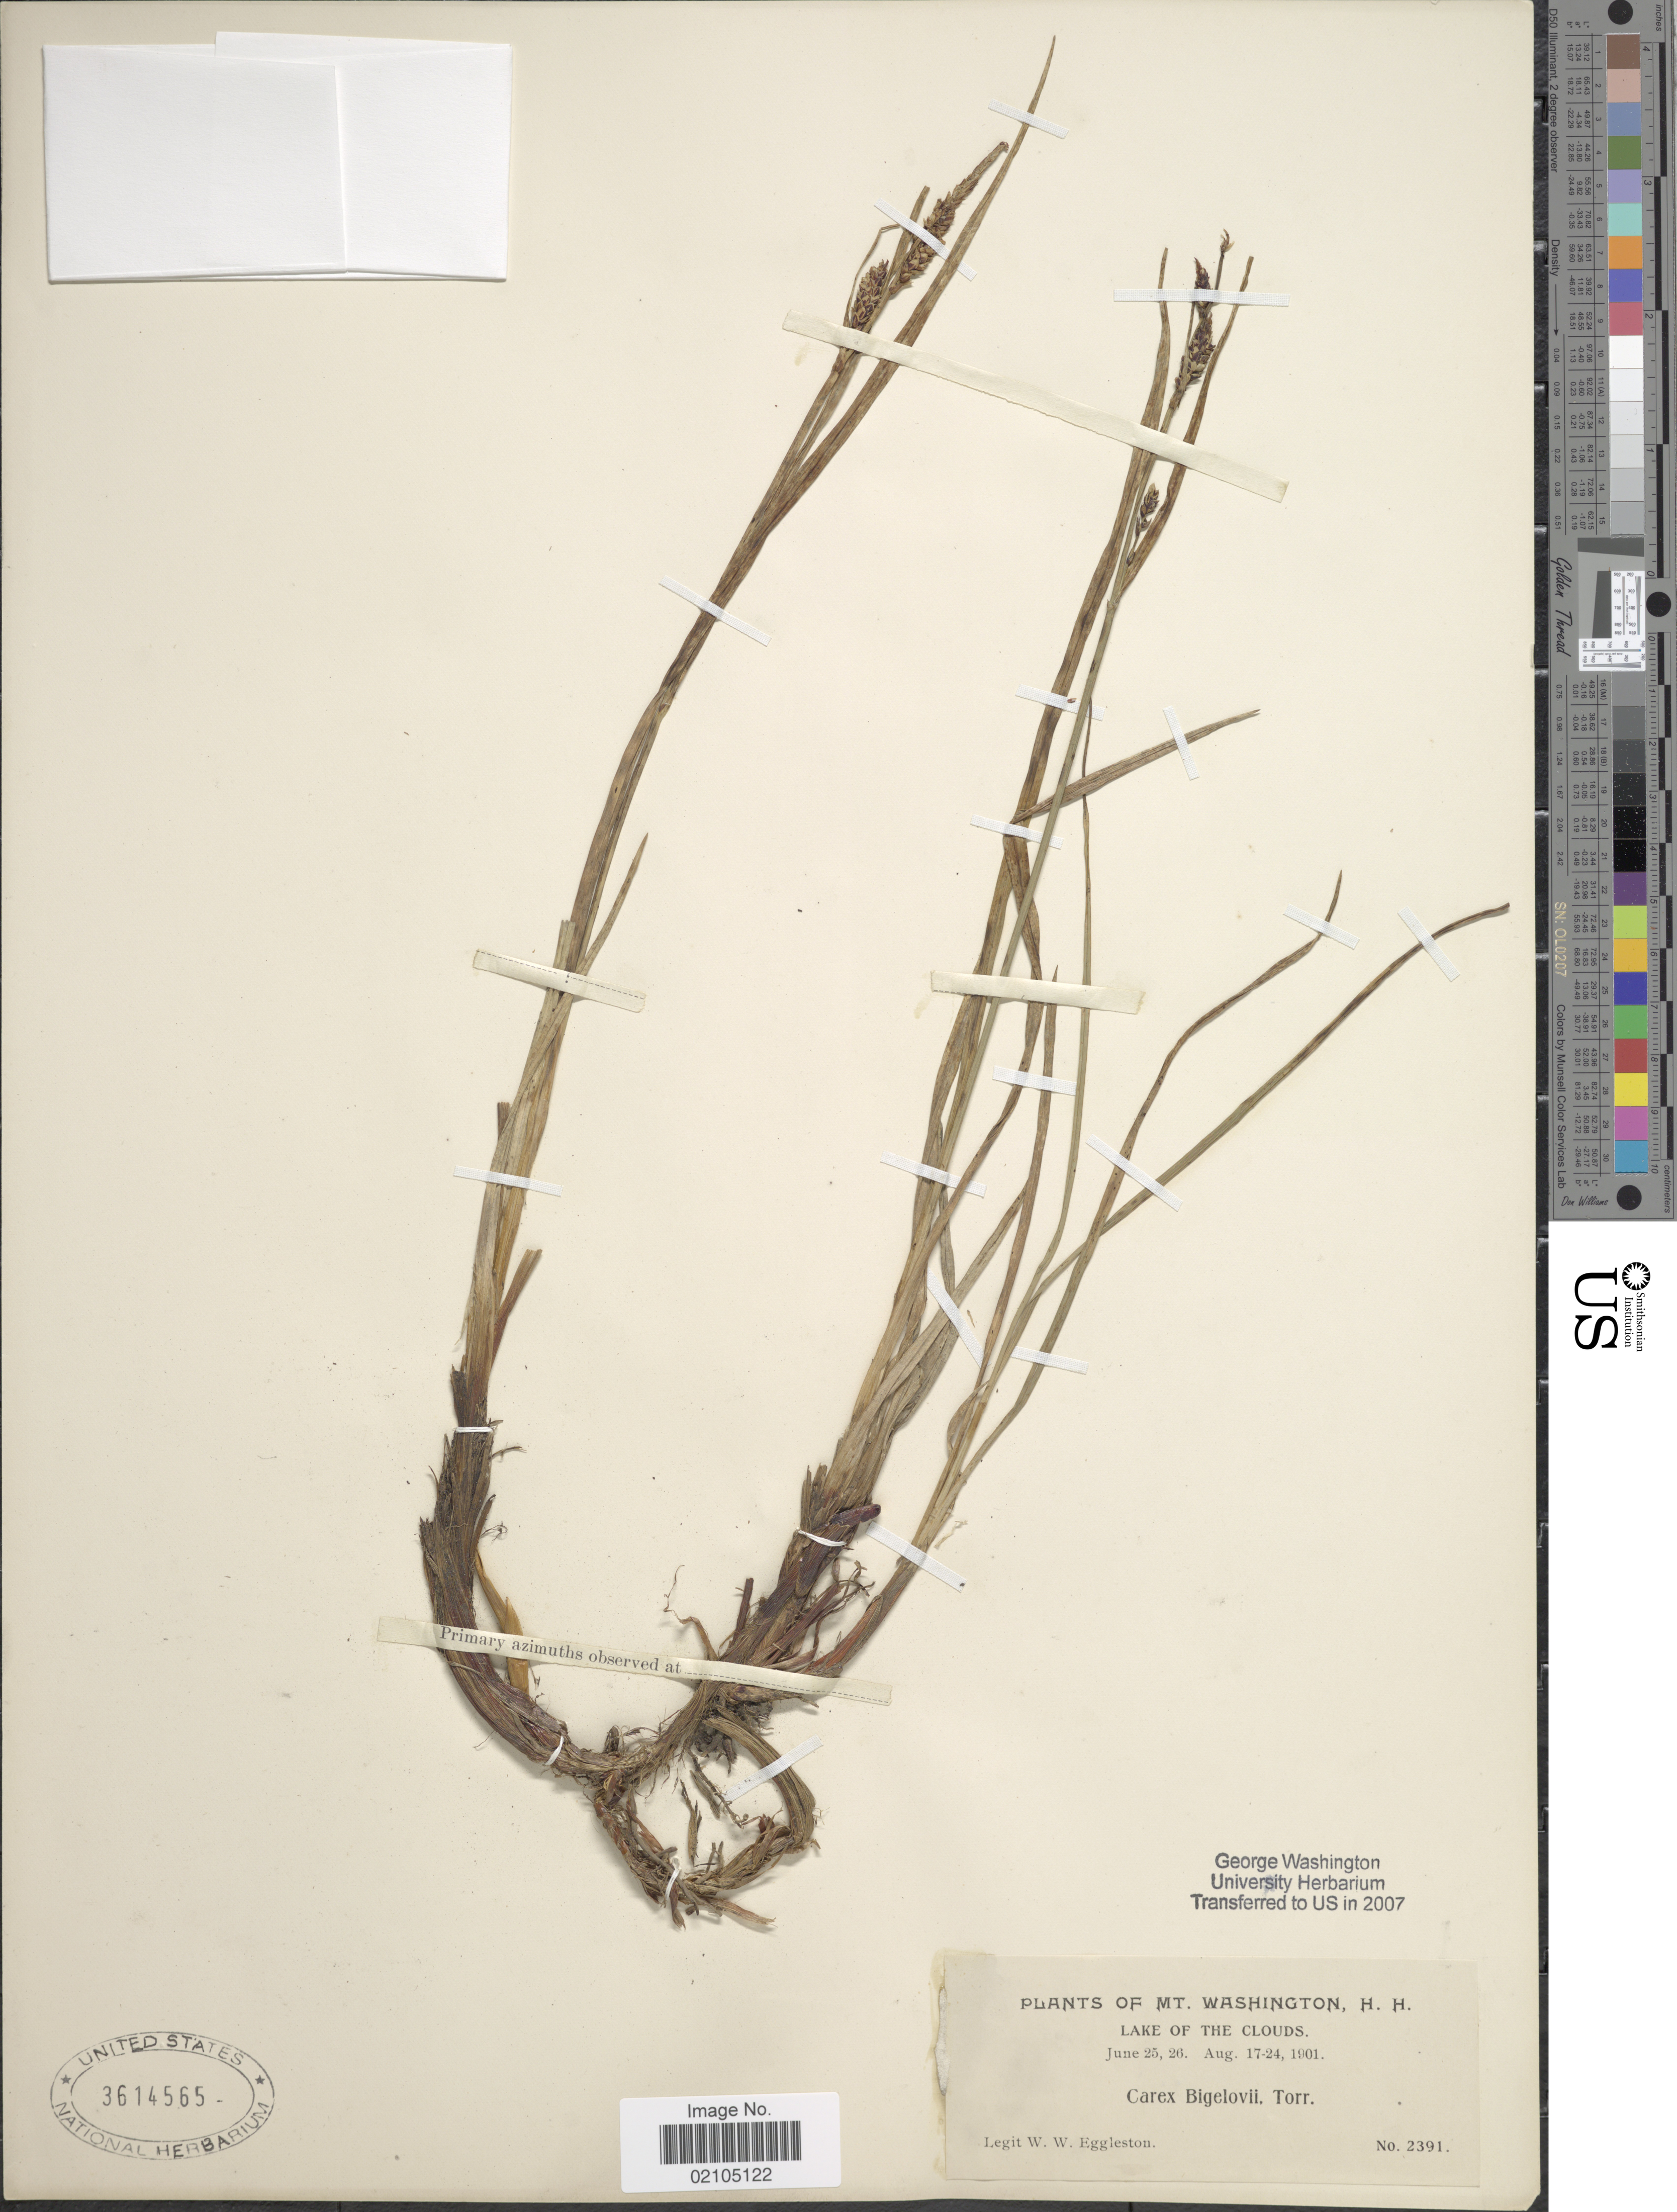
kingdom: Plantae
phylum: Tracheophyta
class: Liliopsida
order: Poales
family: Cyperaceae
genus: Carex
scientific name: Carex bigelowii subsp. bigelowii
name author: Torr. ex Schwein.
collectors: W. W. Eggleston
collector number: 2391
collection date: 1901-06-25/1901-08-24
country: United States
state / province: New Hampshire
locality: Mt. Washington, N.H. Lake of the Clouds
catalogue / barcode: US 3614565